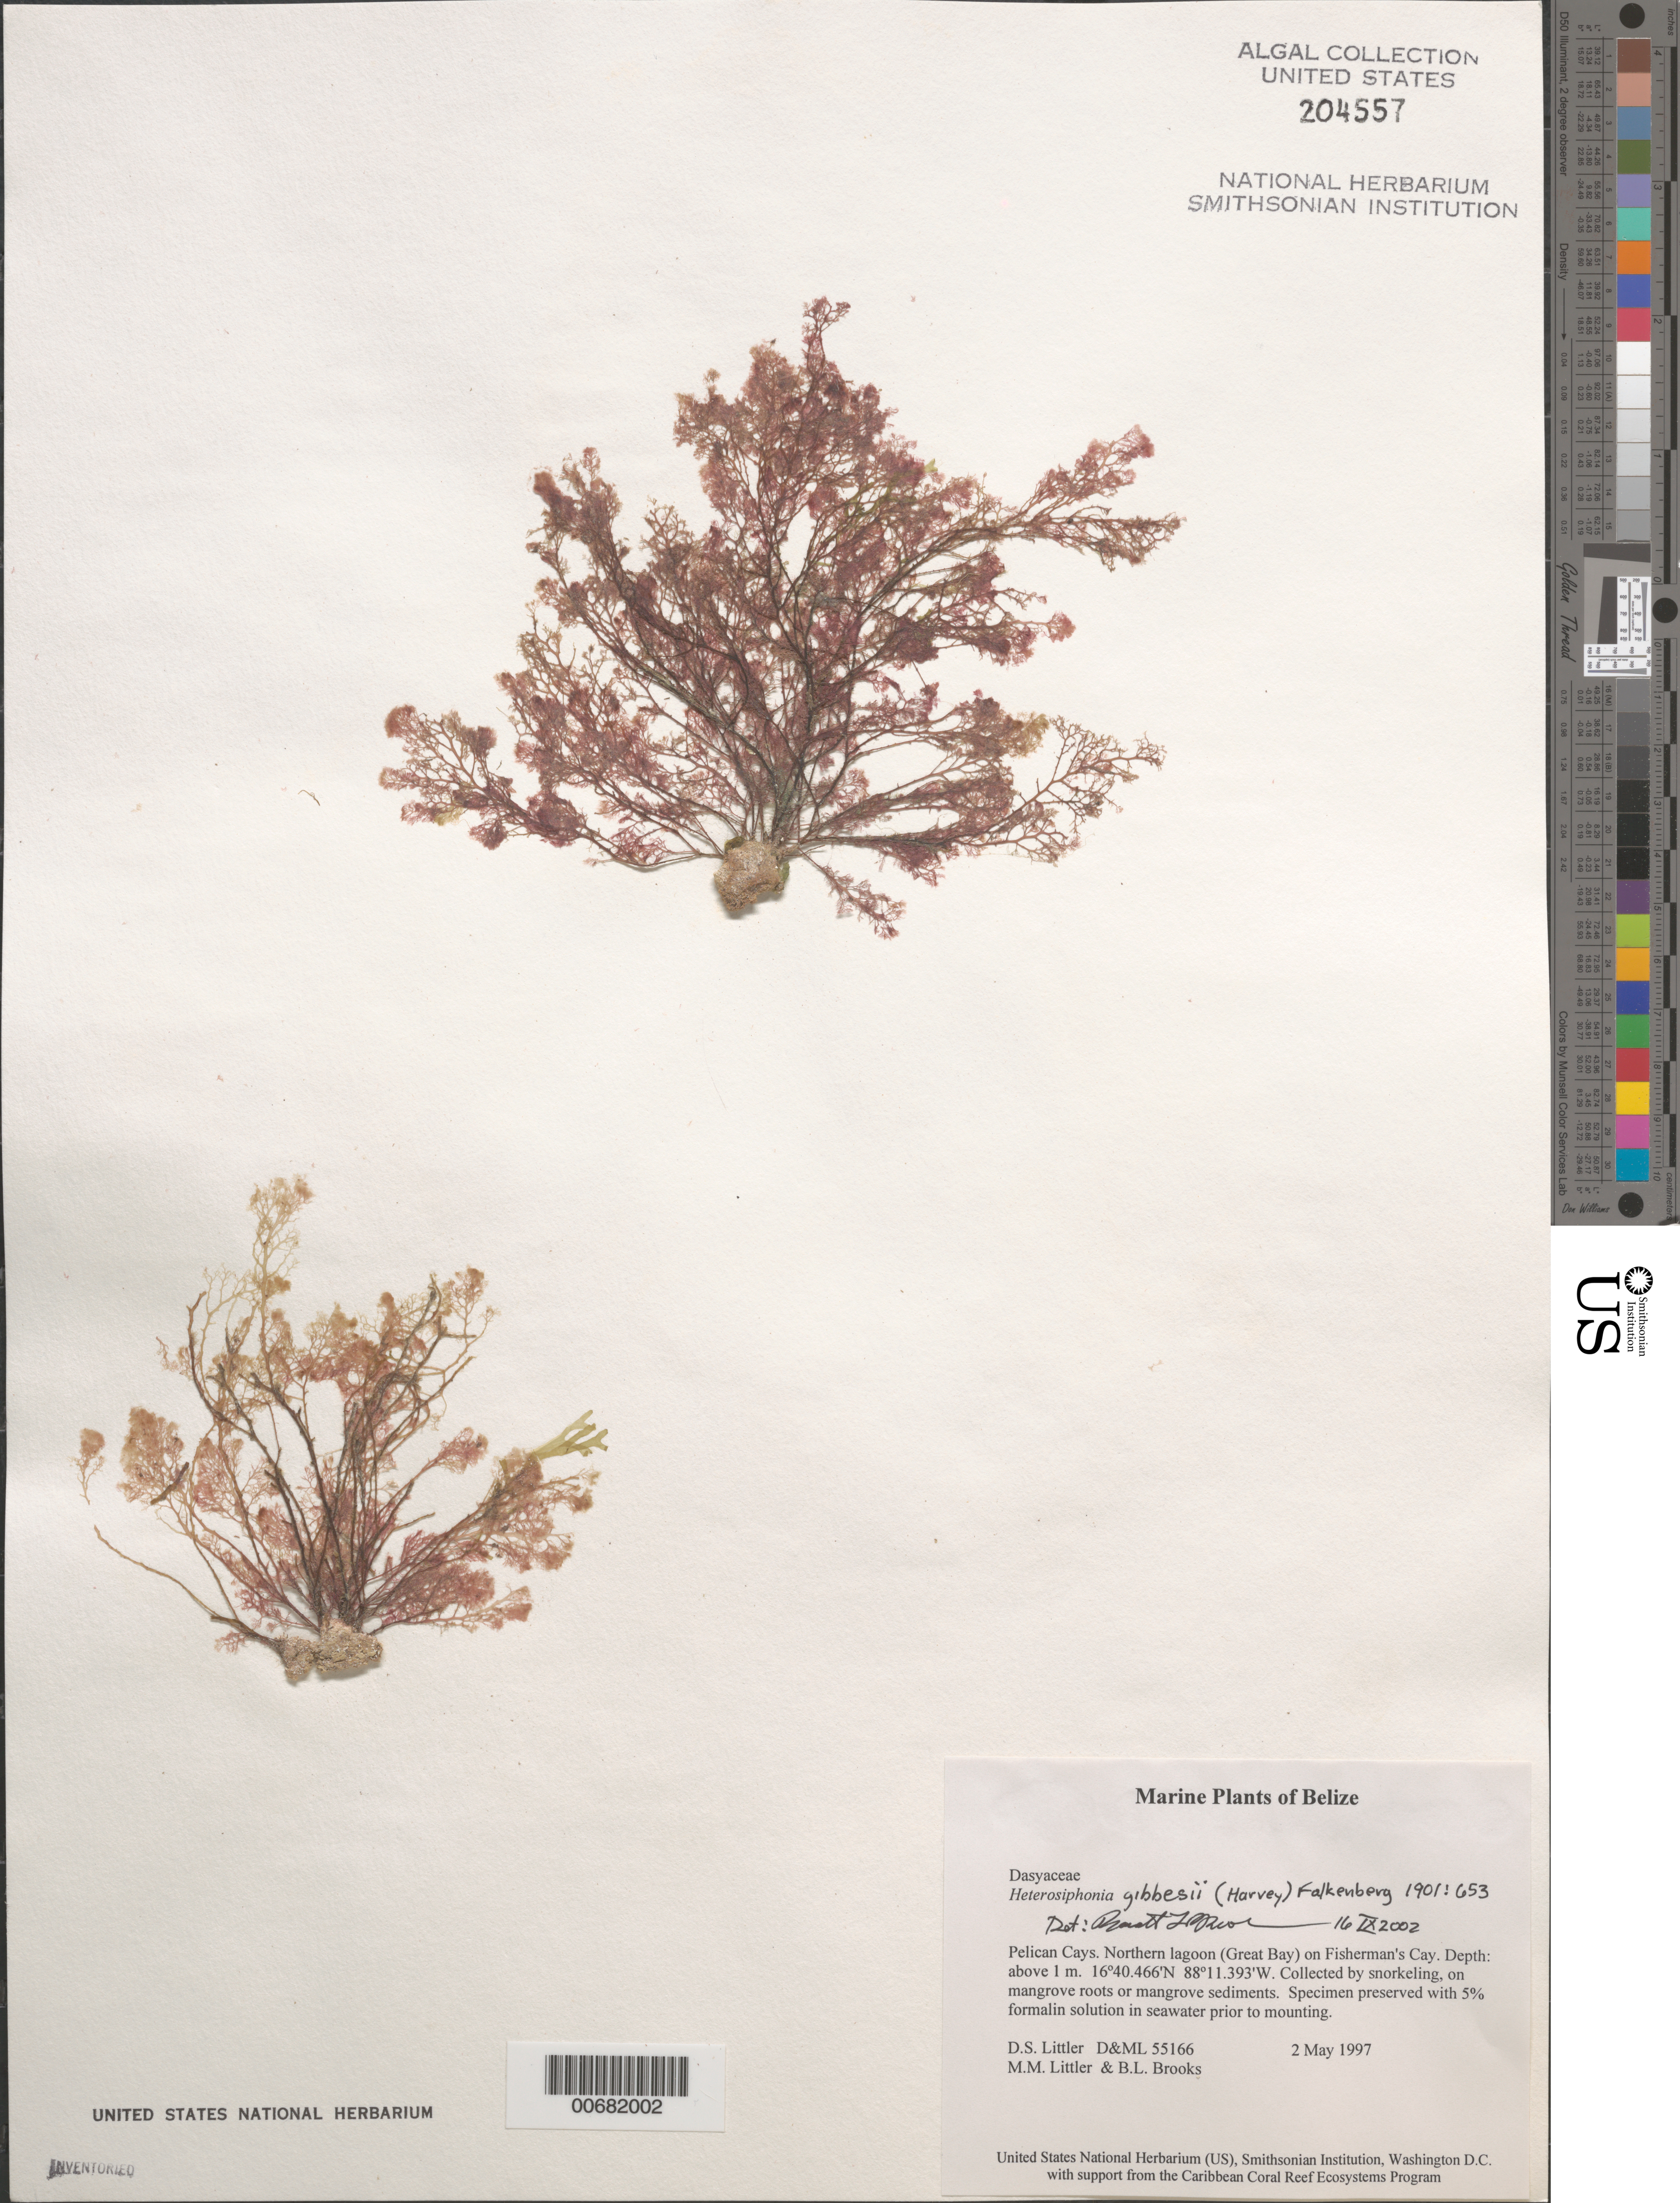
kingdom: Plantae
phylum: Rhodophyta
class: Florideophyceae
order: Ceramiales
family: Dasyaceae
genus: Heterosiphonia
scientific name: Heterosiphonia gibbesii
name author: (Harv.)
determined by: Brooks, B. L., (BOT), Smithsonian Institution - National Museum of Natural History (UNITED STATES)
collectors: D. S. Littler, M. M. Littler & B. Brooks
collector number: D&ML 55166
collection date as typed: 02 May 1997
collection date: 1997-05-02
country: Belize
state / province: Stann Creek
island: Fisherman Cay [Fisherman's Cay]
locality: Great Bay (northern lagoon)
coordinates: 16 40.466' N, 88 11.393' W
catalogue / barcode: US 204557